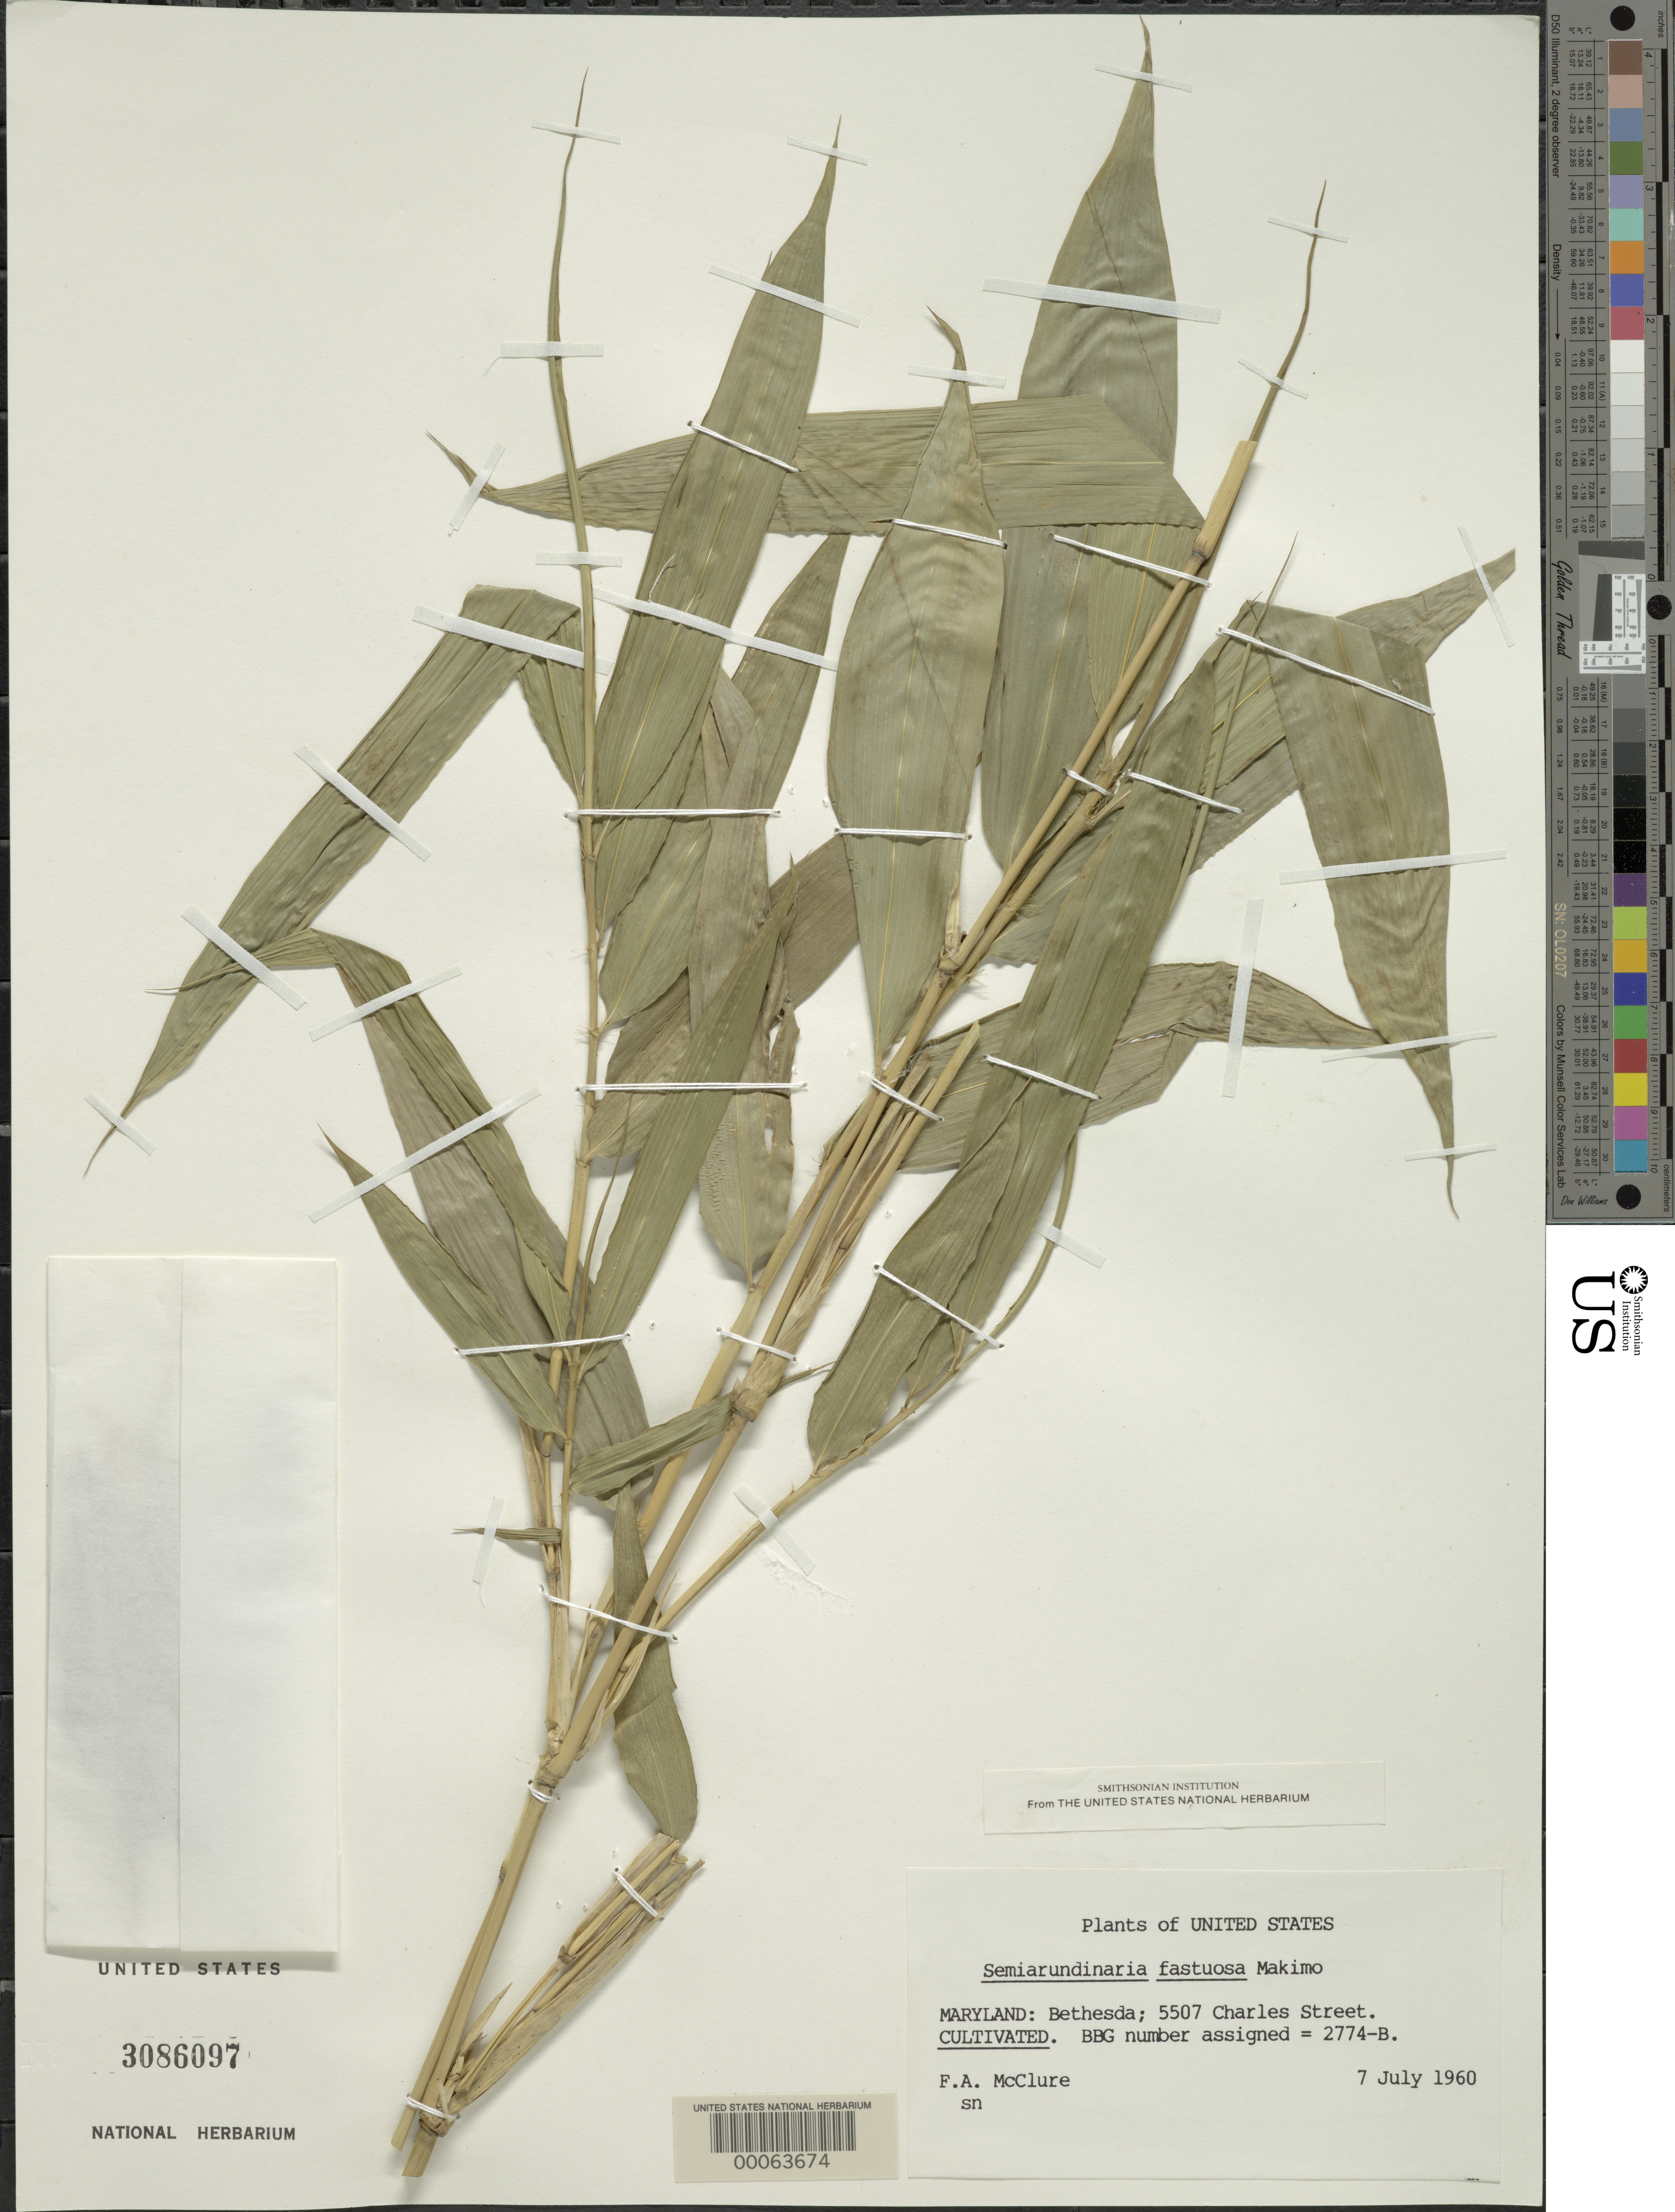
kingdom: Plantae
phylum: Tracheophyta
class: Liliopsida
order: Poales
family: Poaceae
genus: Semiarundinaria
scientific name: Semiarundinaria fastuosa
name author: Makino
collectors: F. A. McClure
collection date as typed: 07 Jul 1960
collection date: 1960-07-07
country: United States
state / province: Maryland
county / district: Montgomery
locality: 5507 Charles Street, Bethesda (McClure's garden)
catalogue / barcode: US 3086097